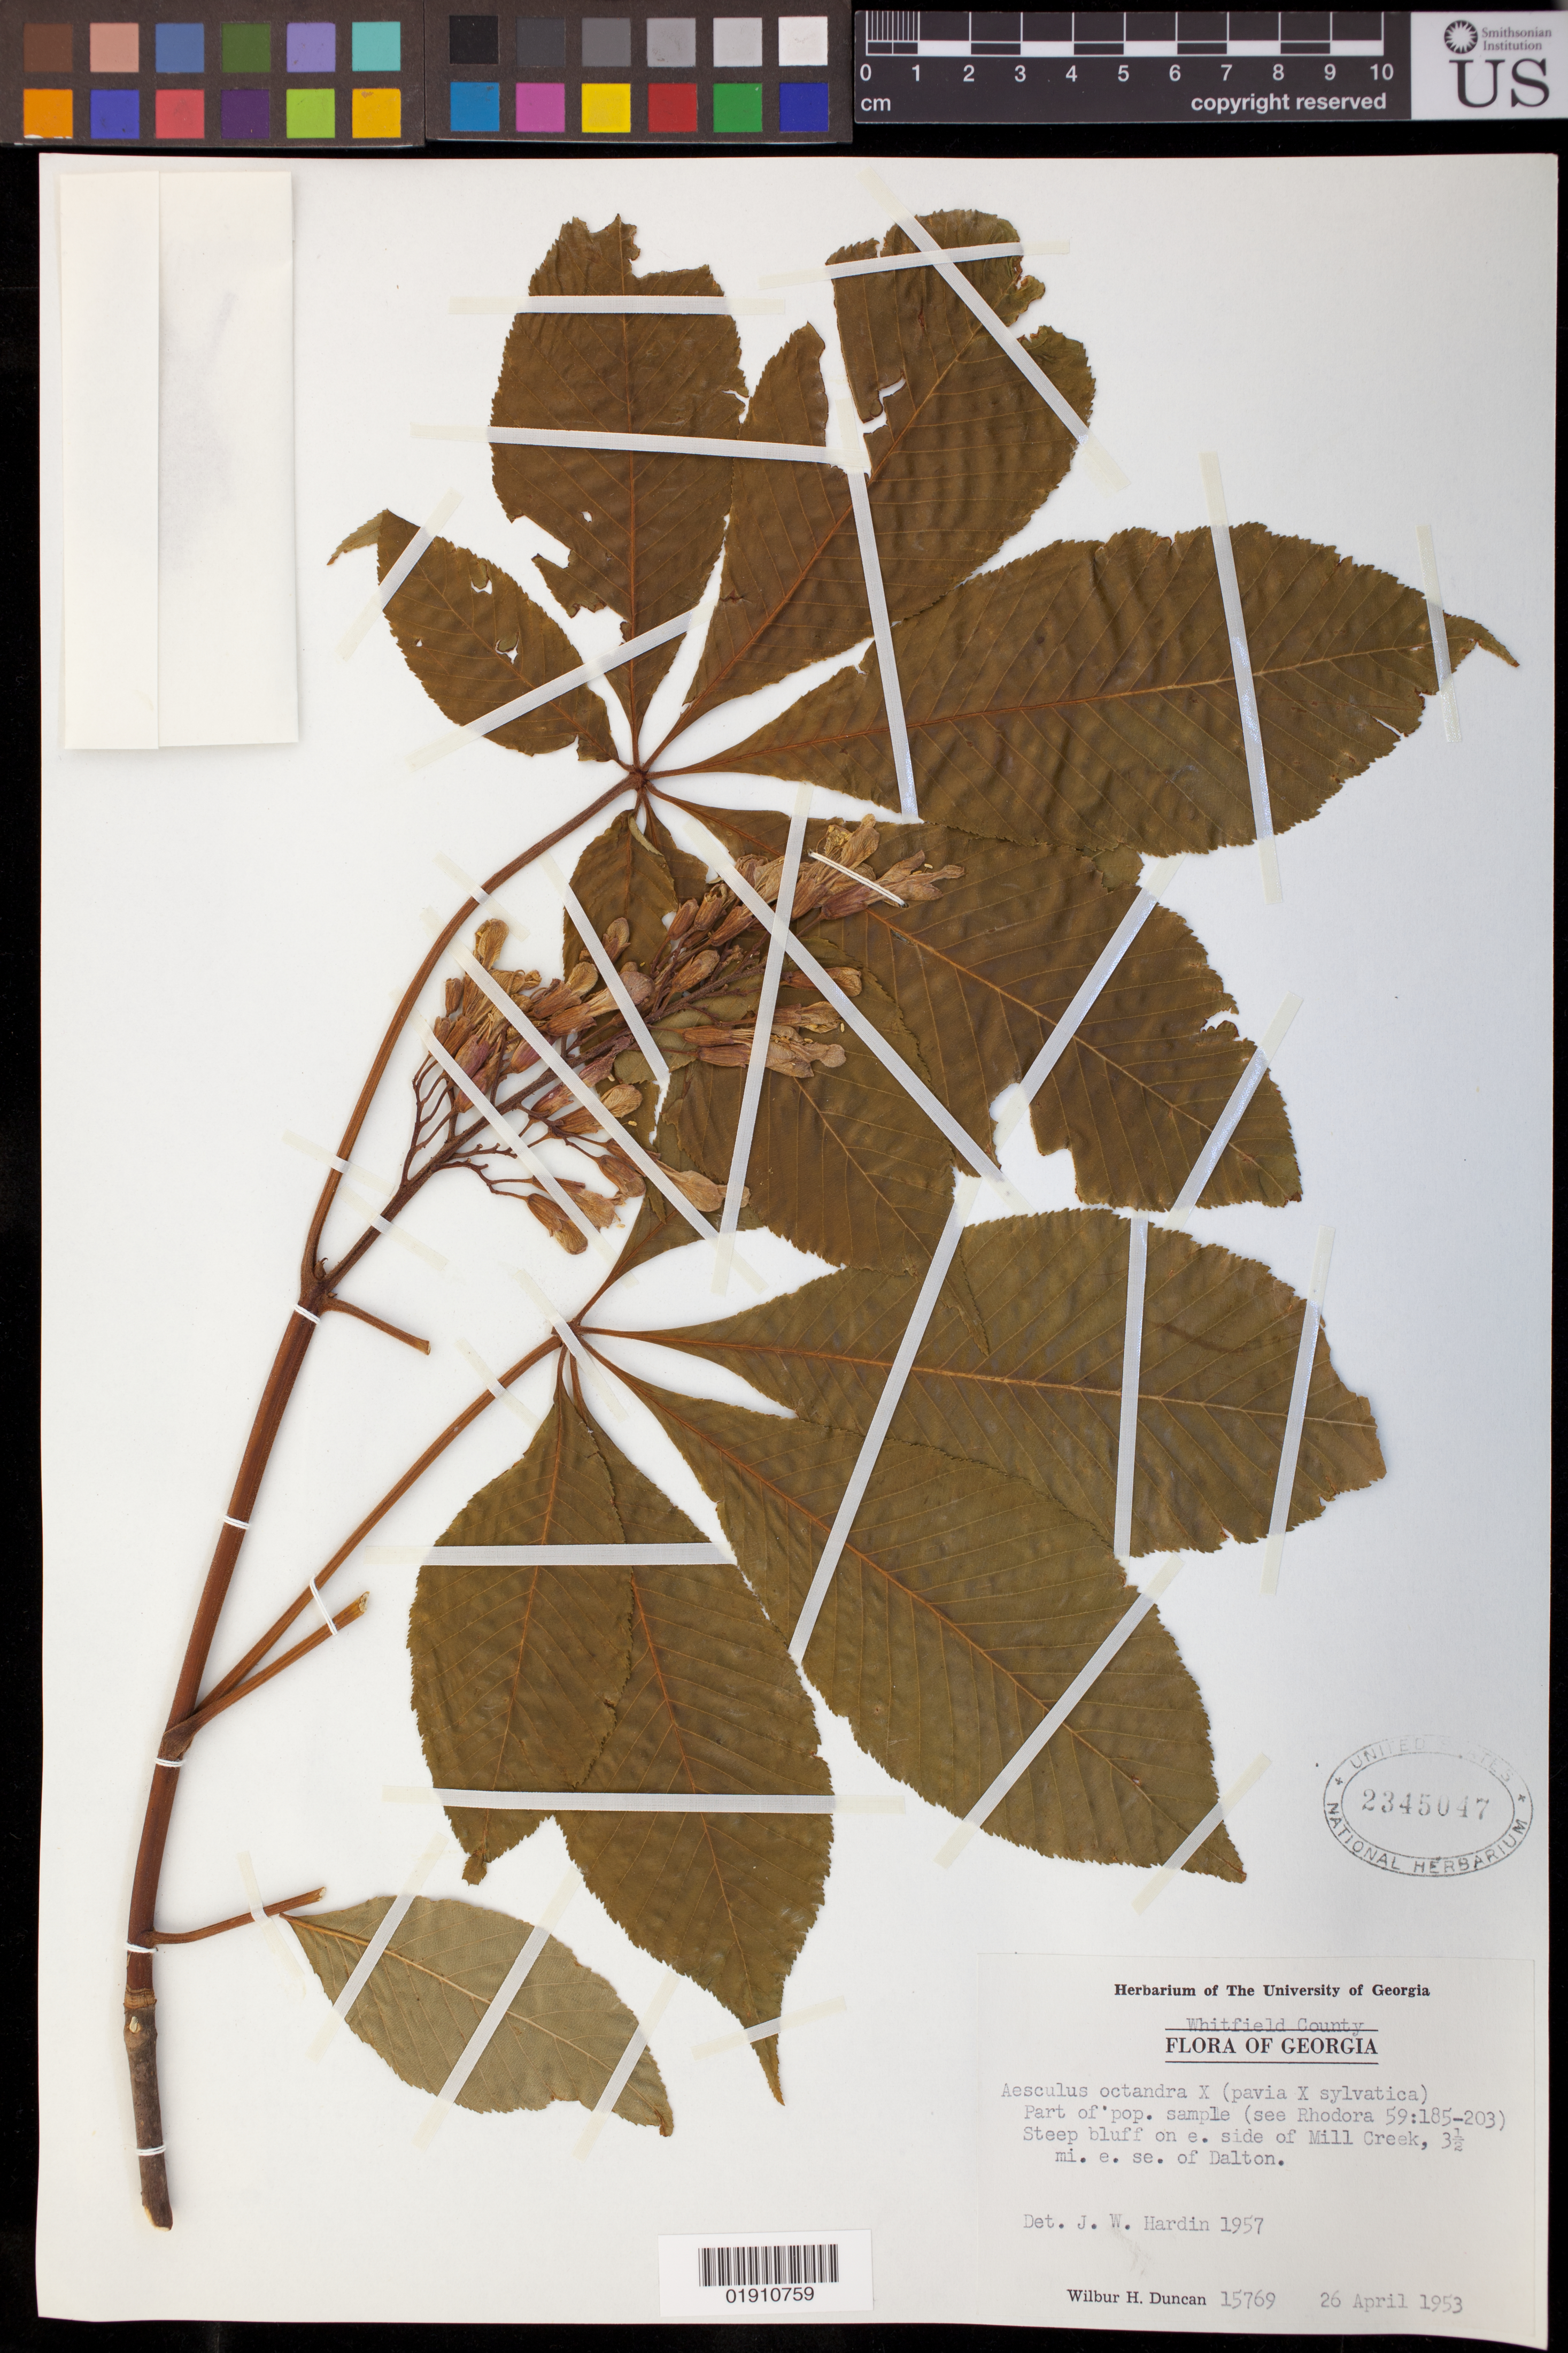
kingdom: Plantae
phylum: Tracheophyta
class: Magnoliopsida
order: Sapindales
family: Sapindaceae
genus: Aesculus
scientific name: Aesculus octandra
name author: Marshall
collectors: W. H. Duncan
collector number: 15769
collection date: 1953-04-26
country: United States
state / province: Georgia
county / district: Whitfield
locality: Steep bluff on e. side of Mill Creek, 3 1/2 mi. e. se. of Dalton.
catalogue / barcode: US 2345047